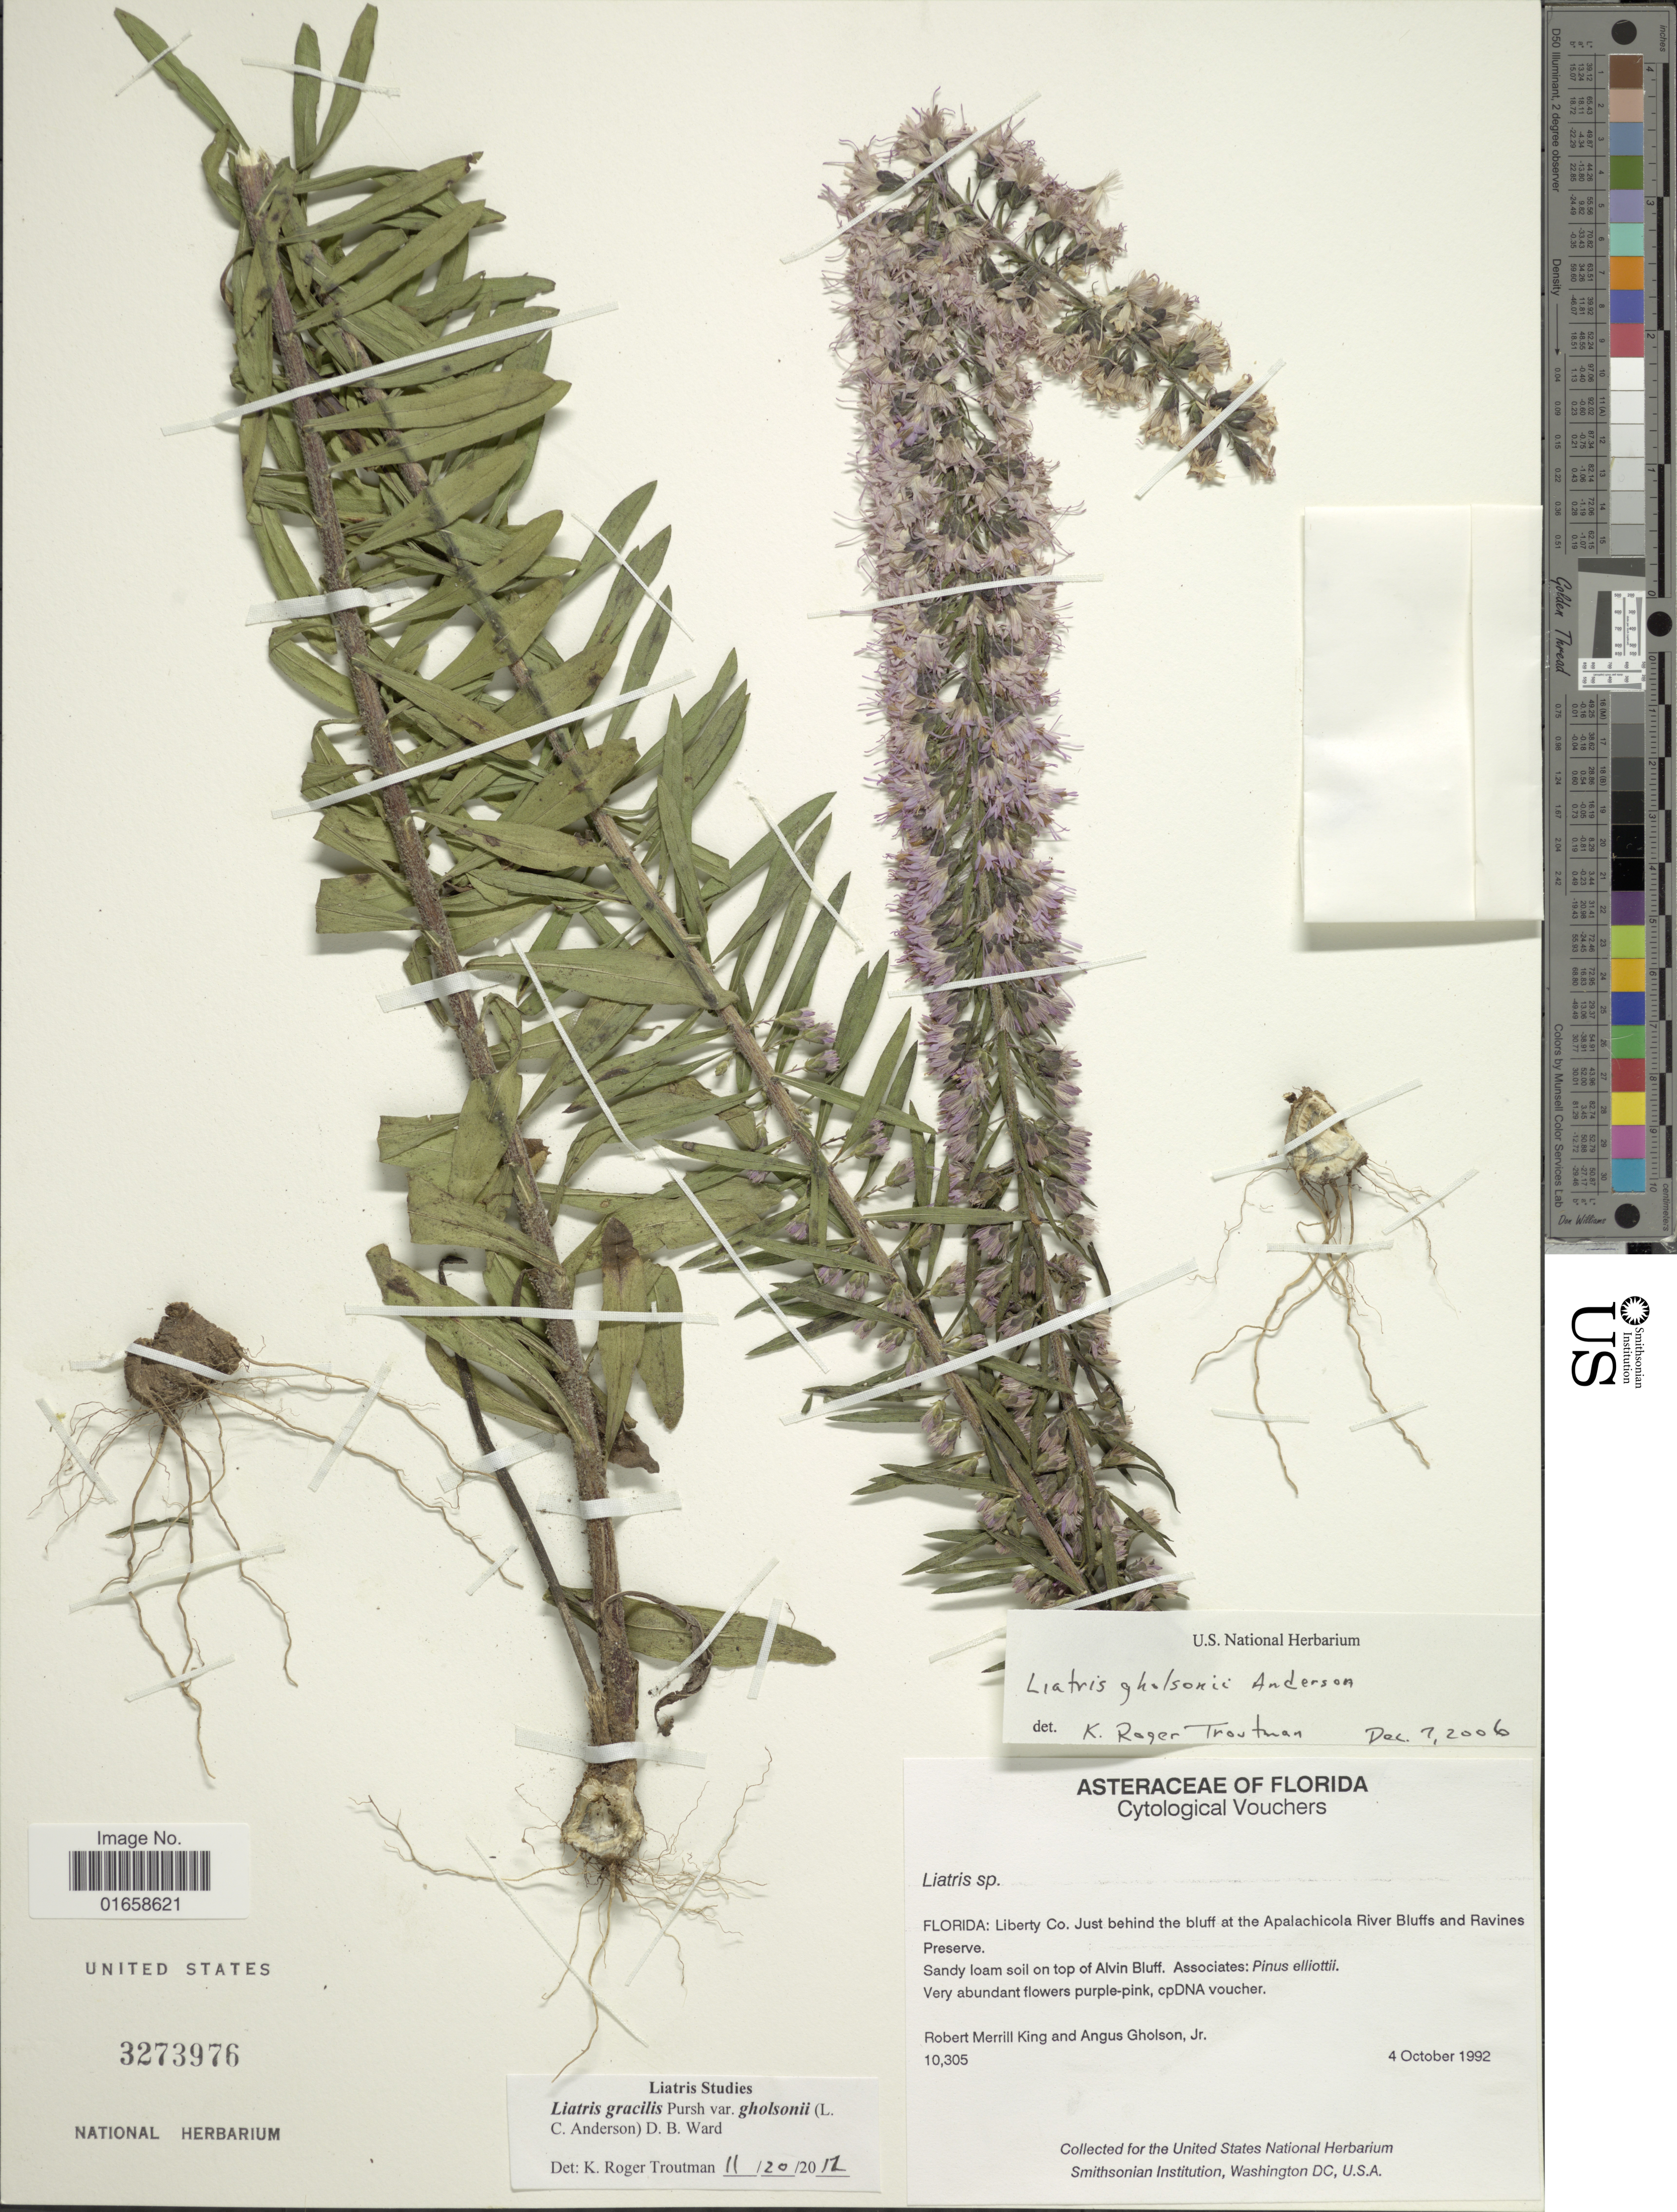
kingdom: Plantae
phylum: Tracheophyta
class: Magnoliopsida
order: Asterales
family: Asteraceae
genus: Liatris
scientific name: Liatris gholsonii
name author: L.C. Anderson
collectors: R. M. King & A. Gholson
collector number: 10305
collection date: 1992-10-04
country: United States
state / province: Florida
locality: Liberty Co., just behind the bluff at the Apalachicola River Bluffs and Ravines Preserve, Sandy loam soil on top of Alvin Bluff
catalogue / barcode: US 3273976